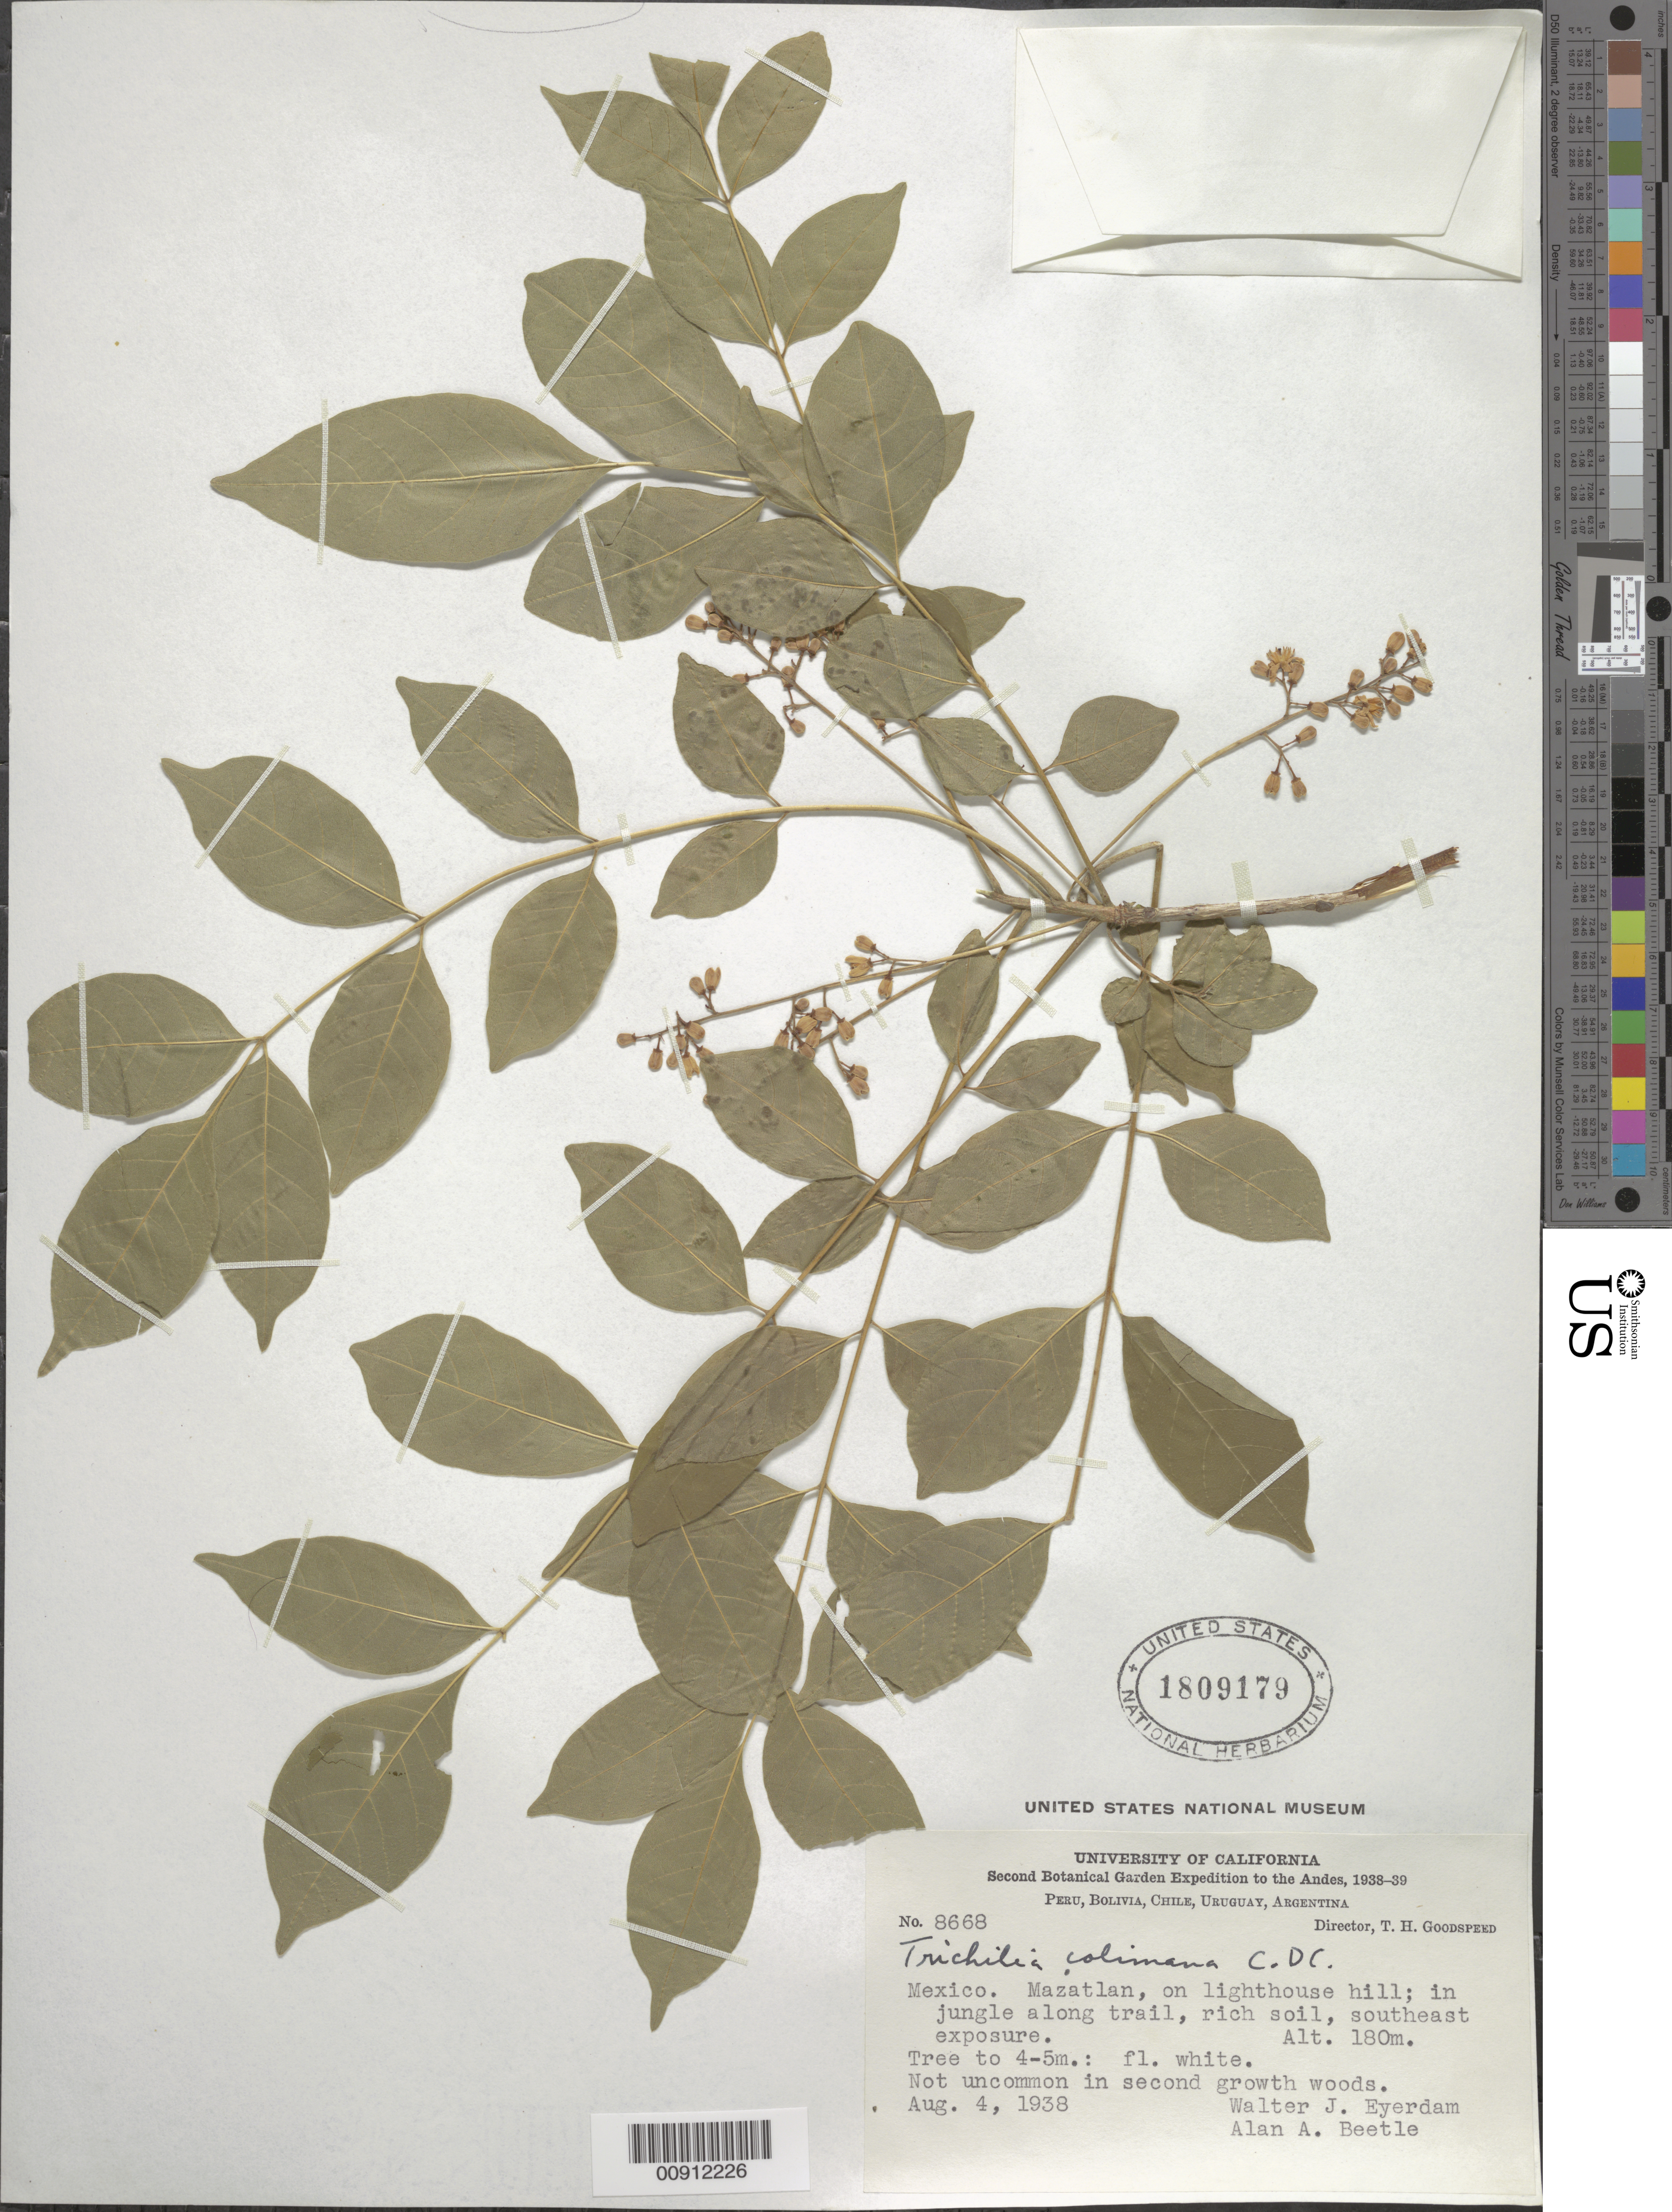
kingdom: Plantae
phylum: Tracheophyta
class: Magnoliopsida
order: Sapindales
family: Meliaceae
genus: Trichilia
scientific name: Trichilia colimana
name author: C. DC.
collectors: W. J. Eyerdam & A. A. Beetle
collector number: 8668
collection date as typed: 04 Aug 1938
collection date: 1938-08-04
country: Mexico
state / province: Sinaloa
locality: Mazatlan, on lighthouse hill.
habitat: In jungle along trail, rich soil, southeast exposure.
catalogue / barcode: US 1809179